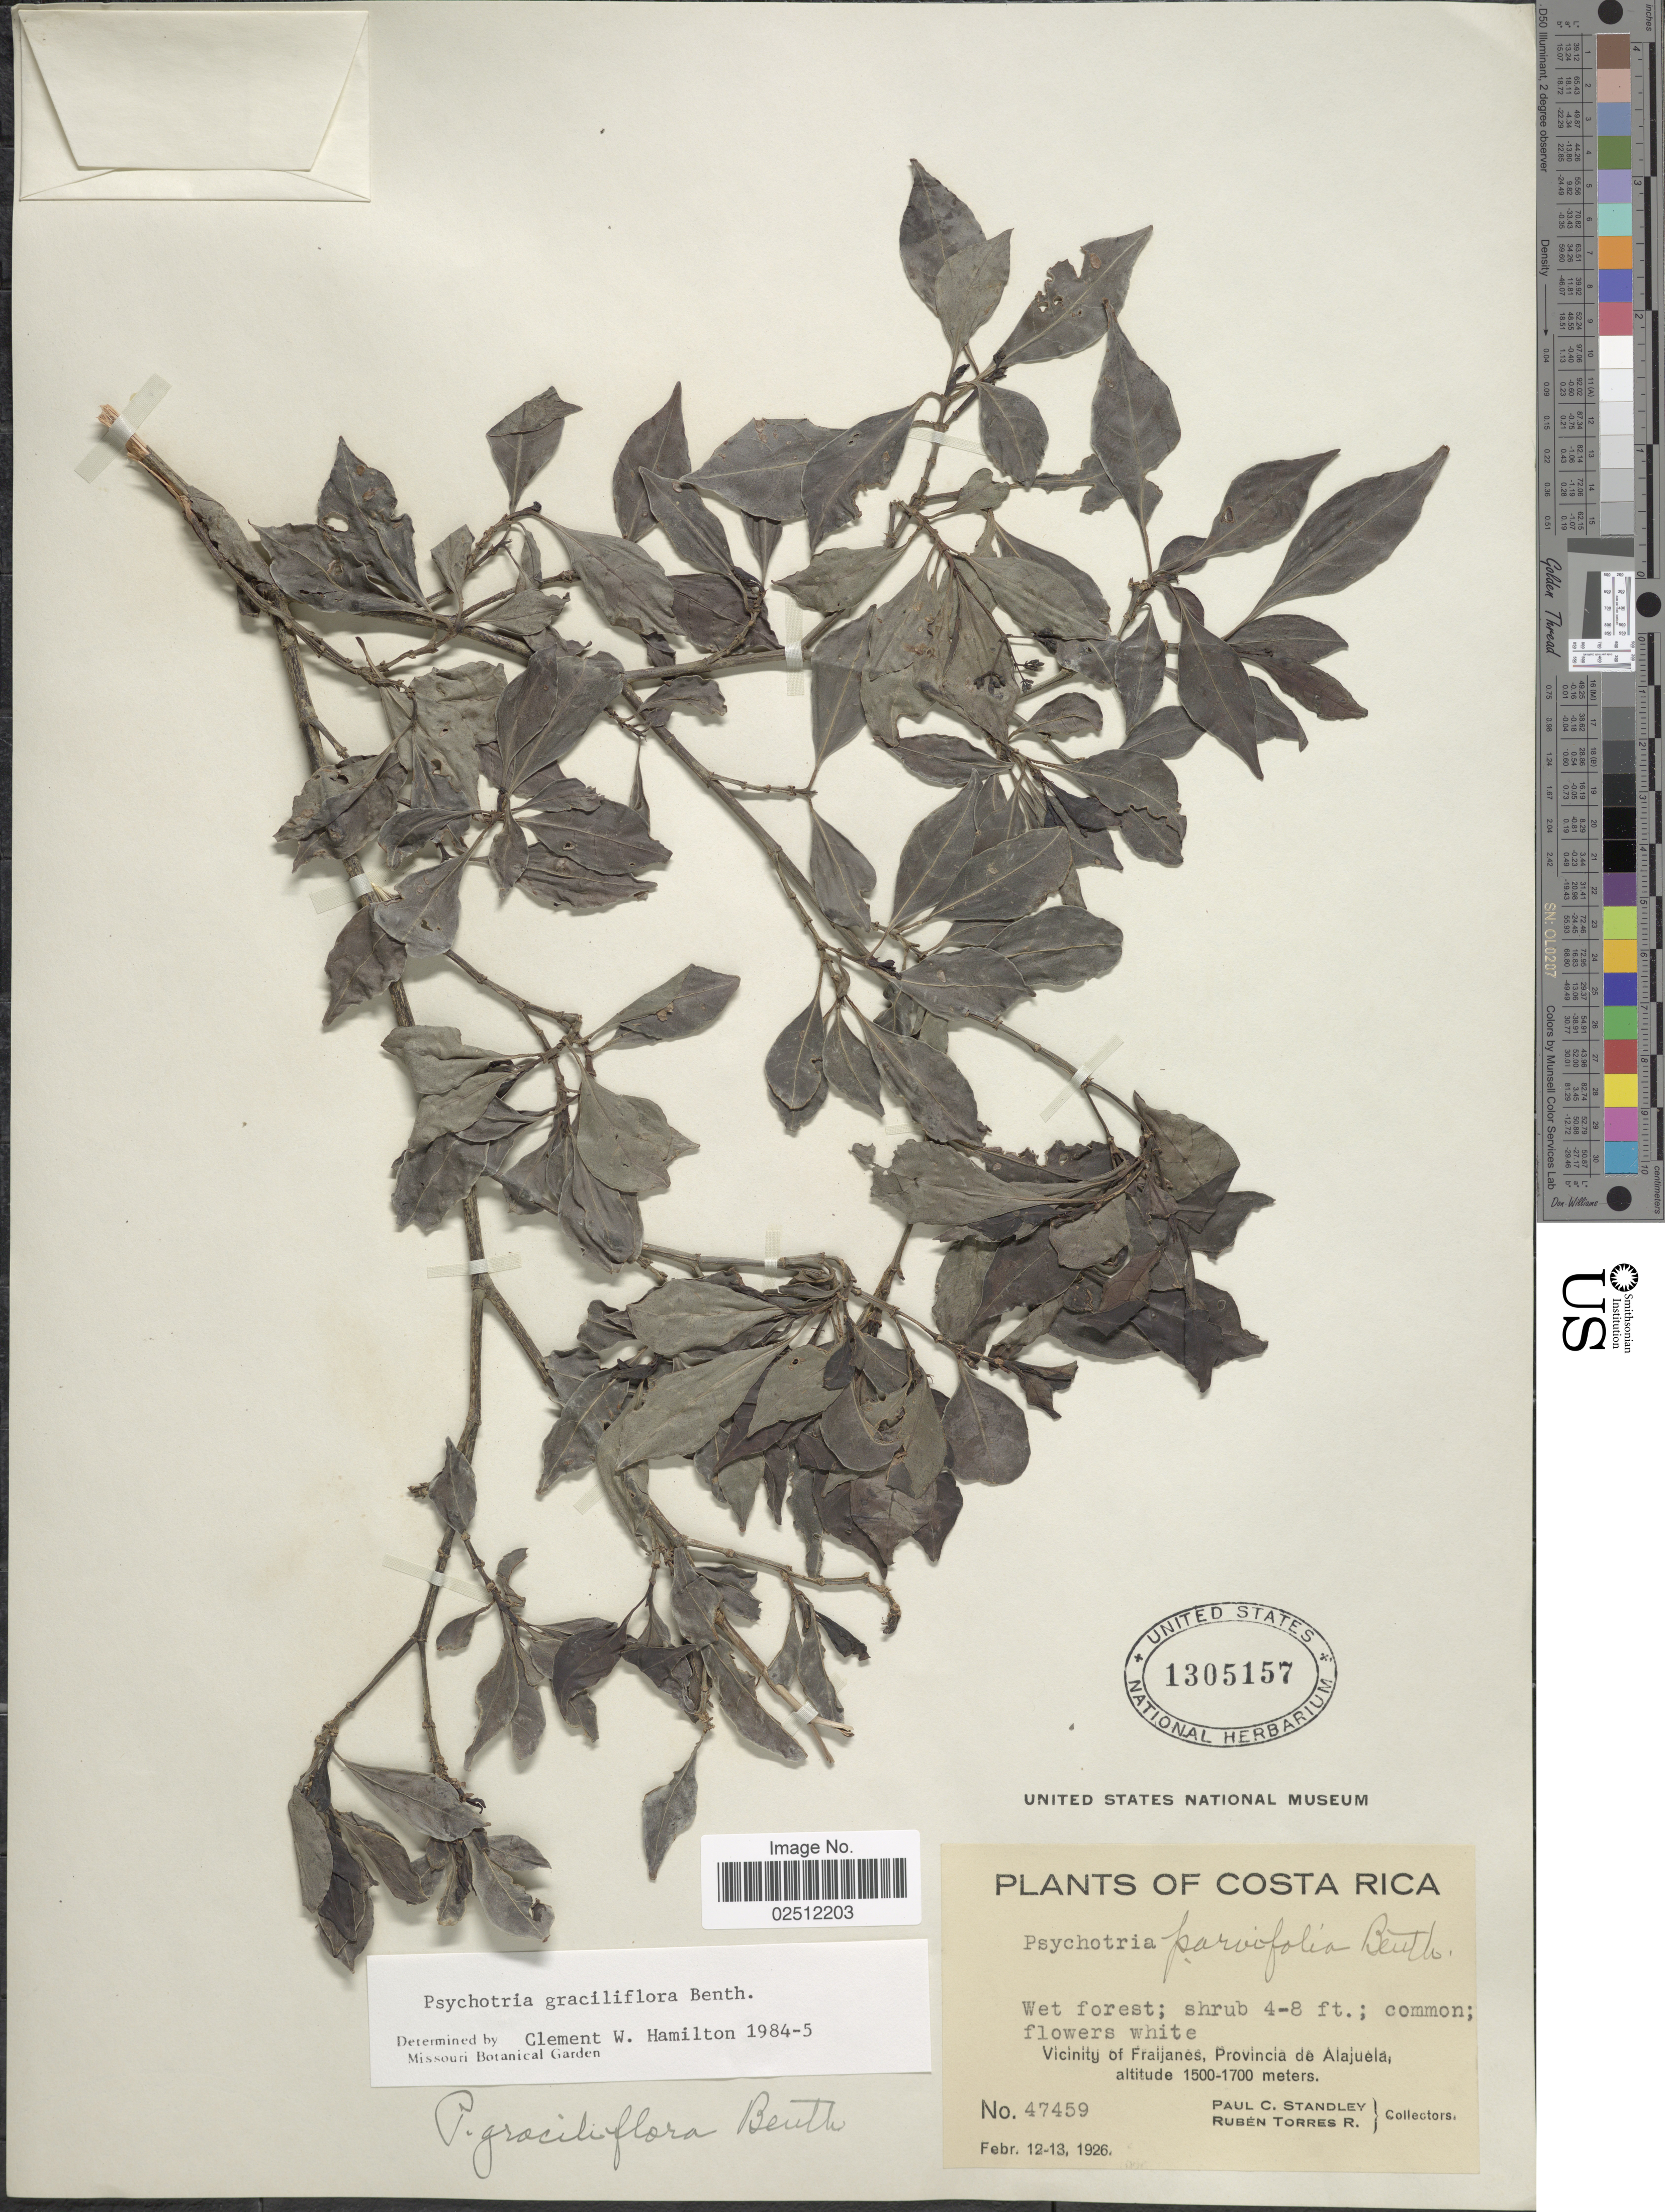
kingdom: Plantae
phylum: Tracheophyta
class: Magnoliopsida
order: Gentianales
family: Rubiaceae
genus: Psychotria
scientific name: Psychotria graciliflora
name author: Benth.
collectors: P. C. Standley & R. Torres Rojas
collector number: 47459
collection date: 1926-02-12/1926-02-13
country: Costa Rica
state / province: Alajuela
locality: Wet forest, Vicinity of Fraijanes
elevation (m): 1500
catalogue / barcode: US 1305157